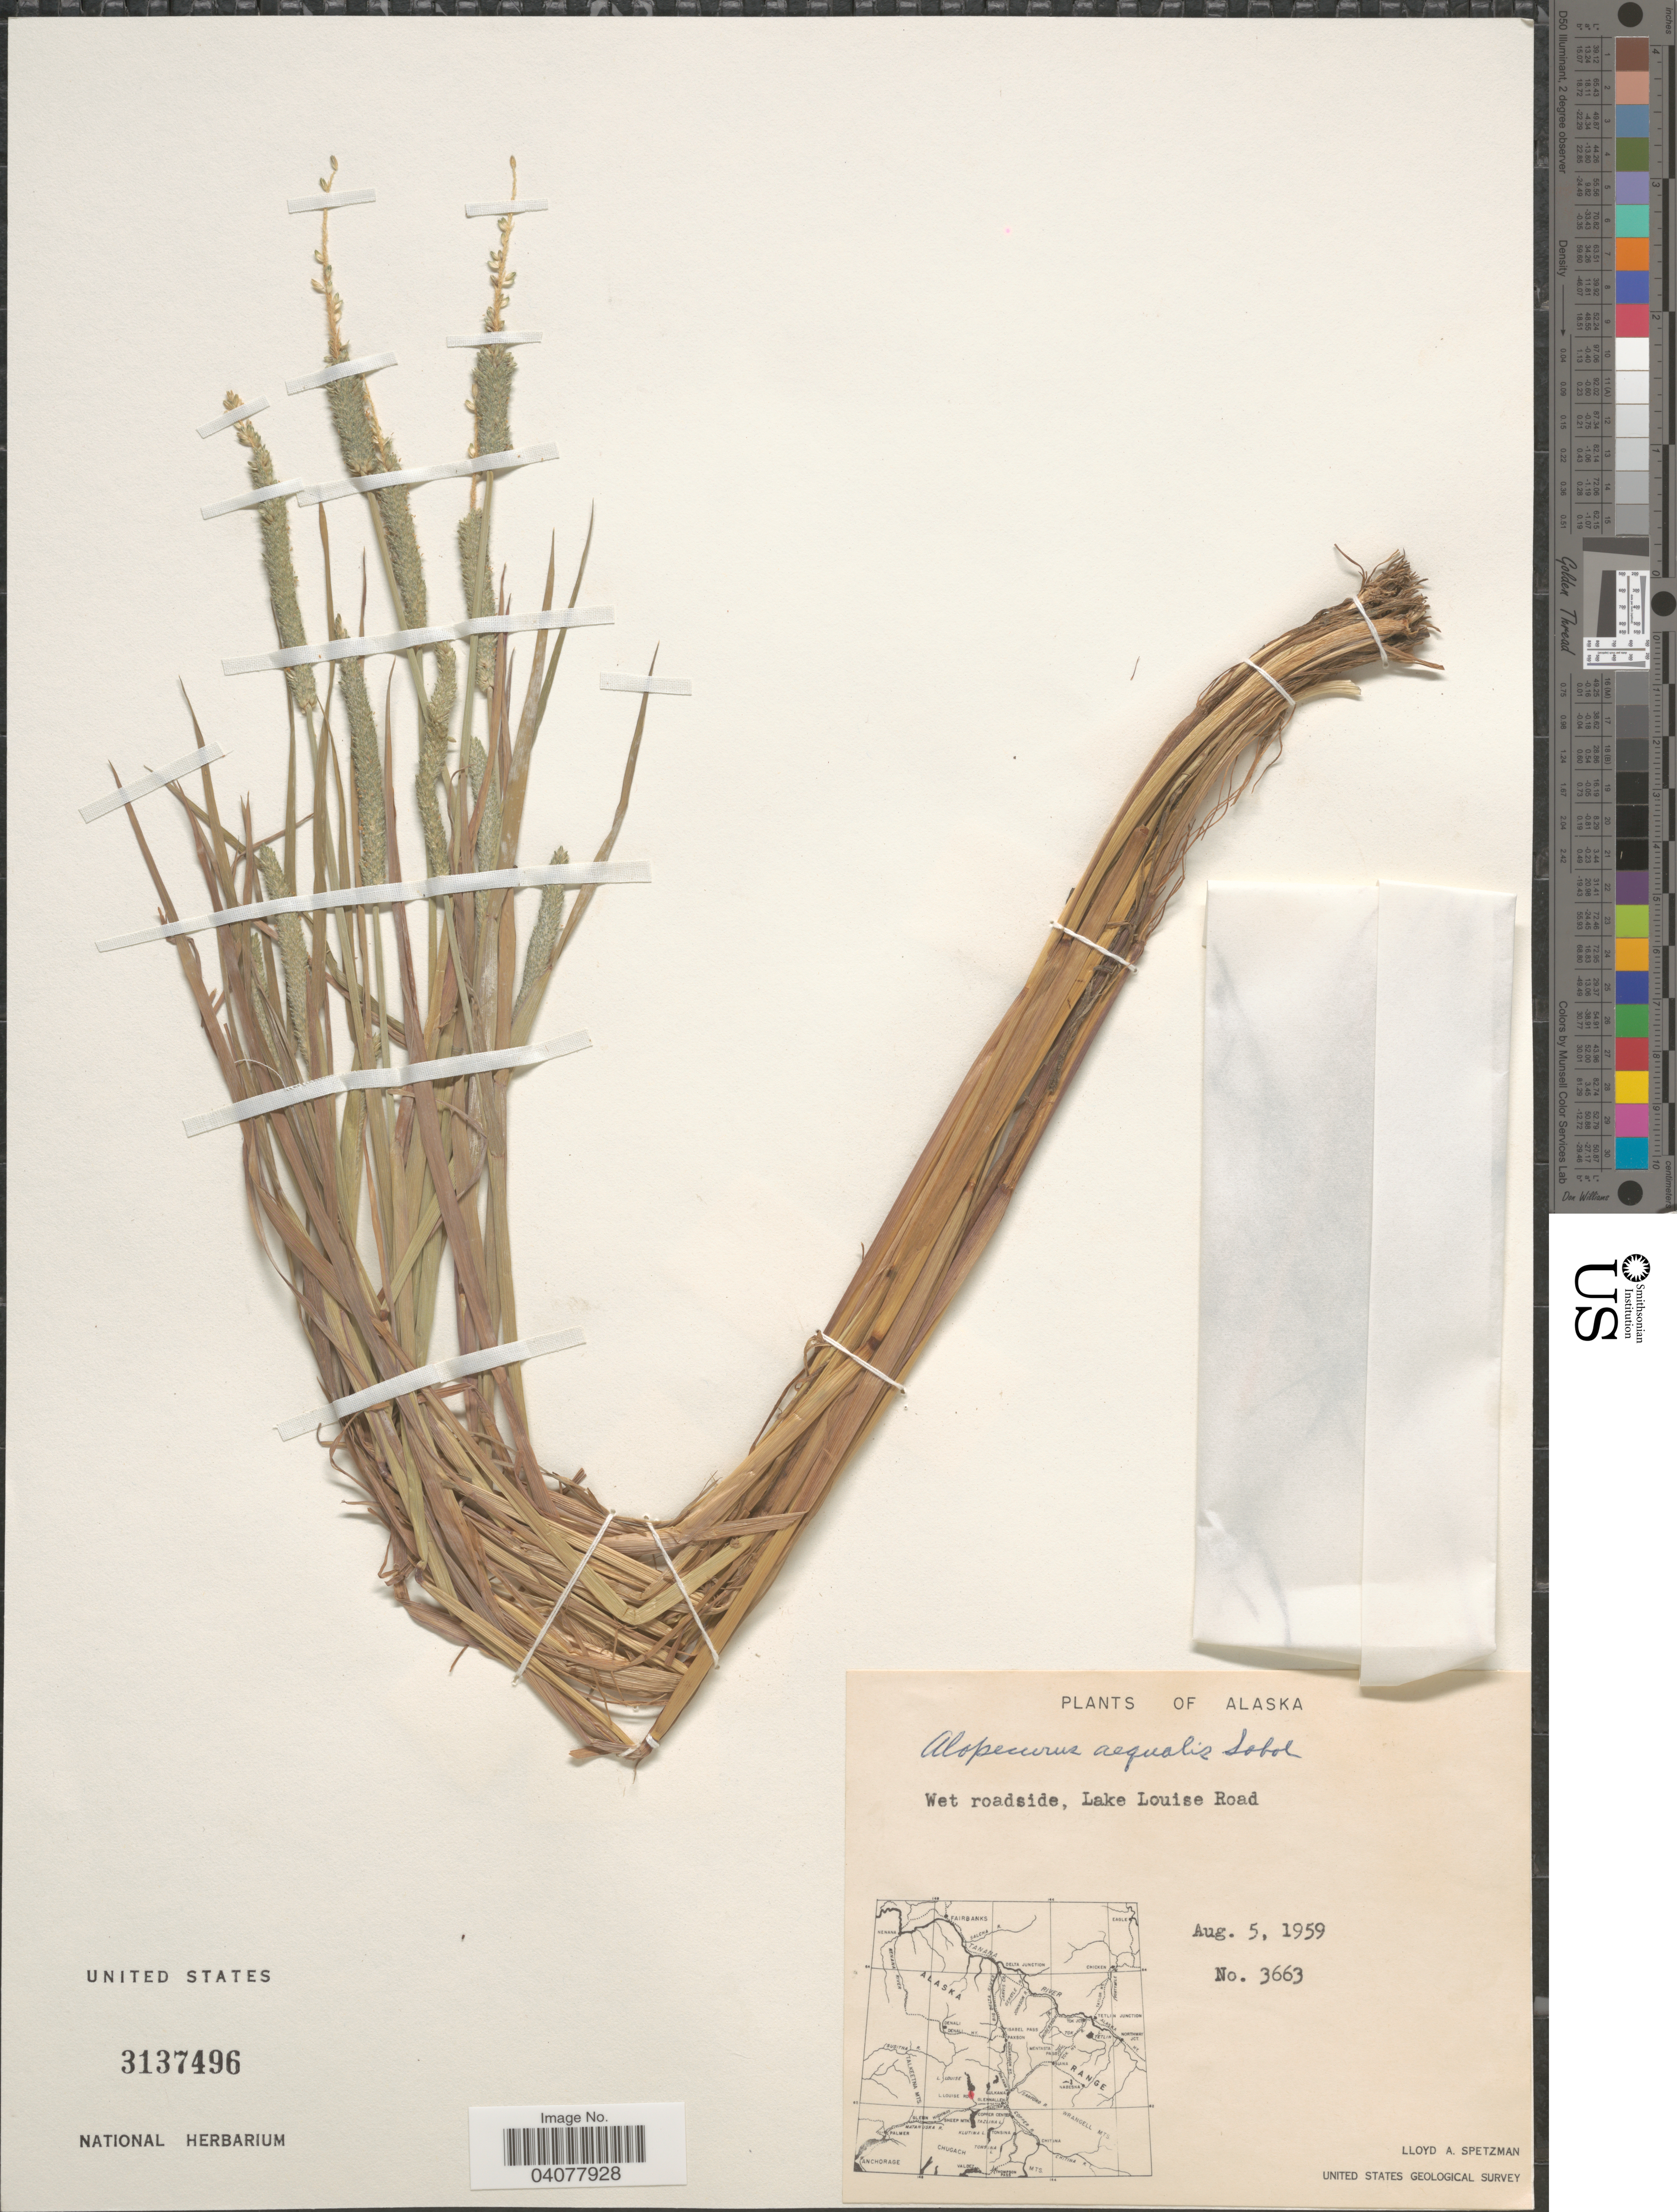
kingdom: Plantae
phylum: Tracheophyta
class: Liliopsida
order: Poales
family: Poaceae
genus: Alopecurus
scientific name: Alopecurus aequalis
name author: Sobol.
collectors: L. Spetzman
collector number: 3663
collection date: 1959-08-05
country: United States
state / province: Alaska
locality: Wet roadside, Lake Louise Road. United States Geological Survey.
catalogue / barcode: US 3137496